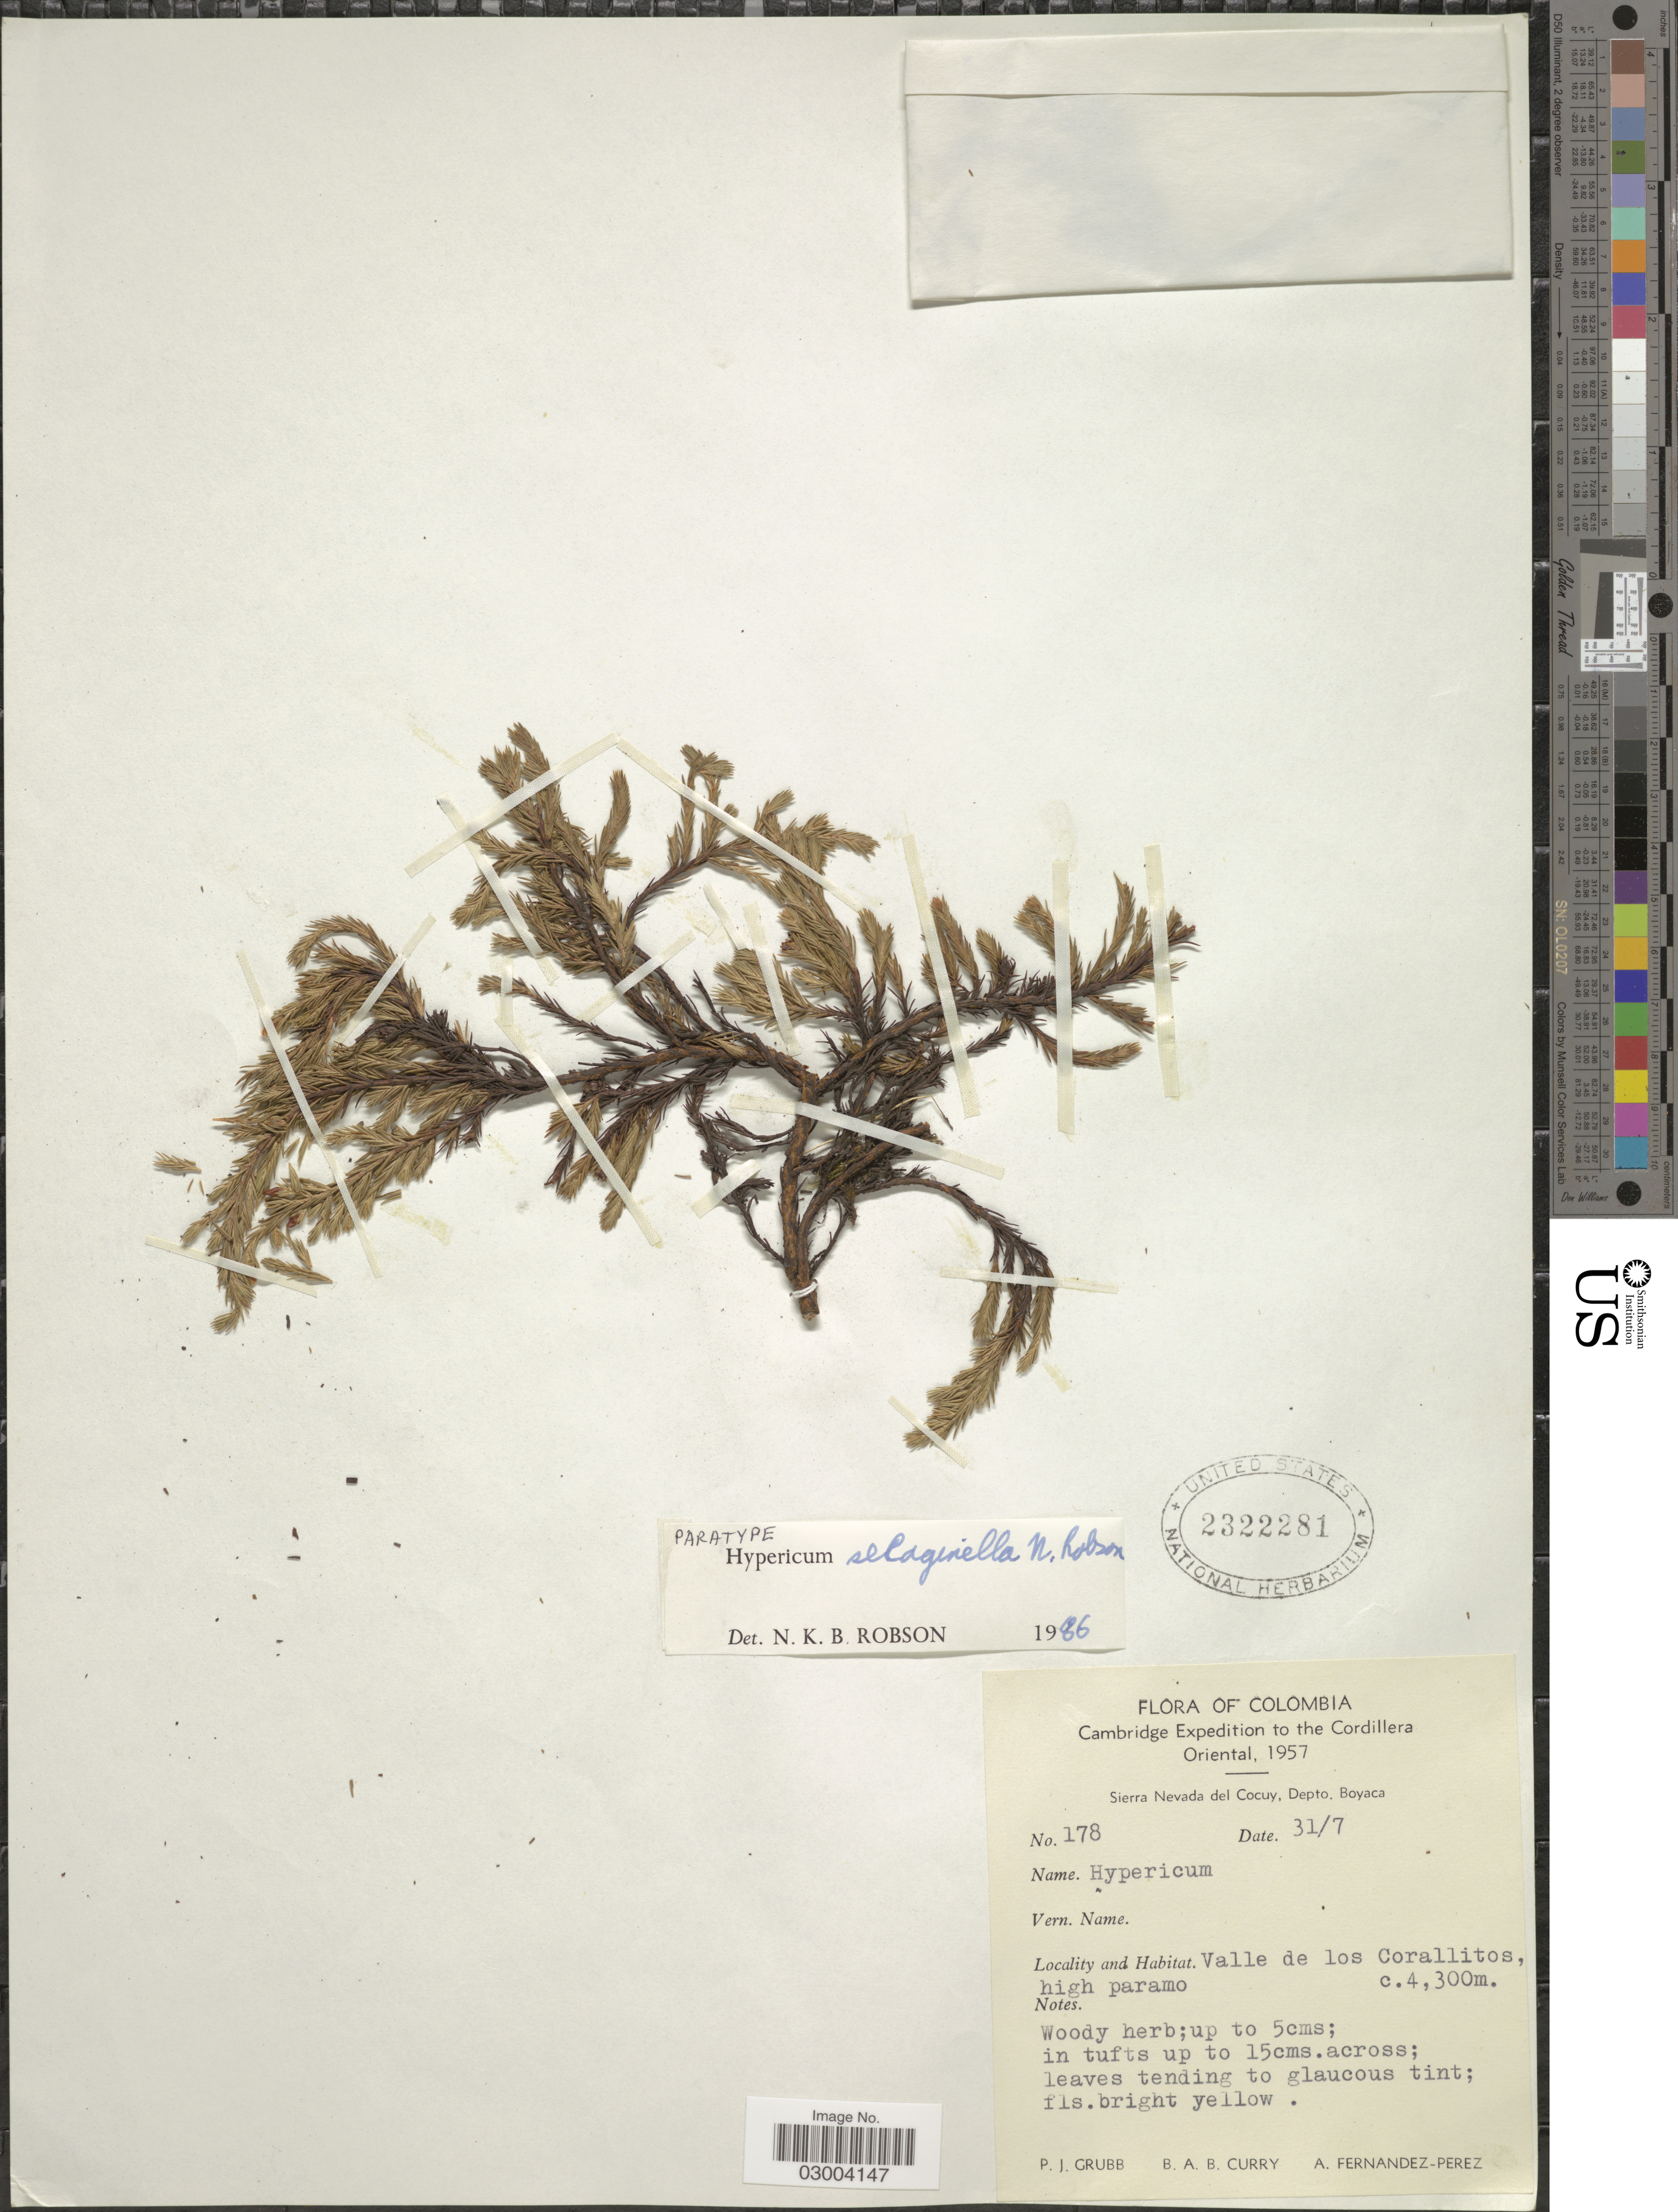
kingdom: Plantae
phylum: Tracheophyta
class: Magnoliopsida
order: Malpighiales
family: Hypericaceae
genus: Hypericum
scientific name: Hypericum selaginella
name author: N. Robson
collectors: P. J. Grubb, B. Curry & A. Fernández-Pérez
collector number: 178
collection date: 1957-07-31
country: Colombia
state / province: Boyacá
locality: Sierra Nevada del Cocuy, Depto. Boyaca, Valle de los Corallitos, high paramo.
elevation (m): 4300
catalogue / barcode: US 2322281